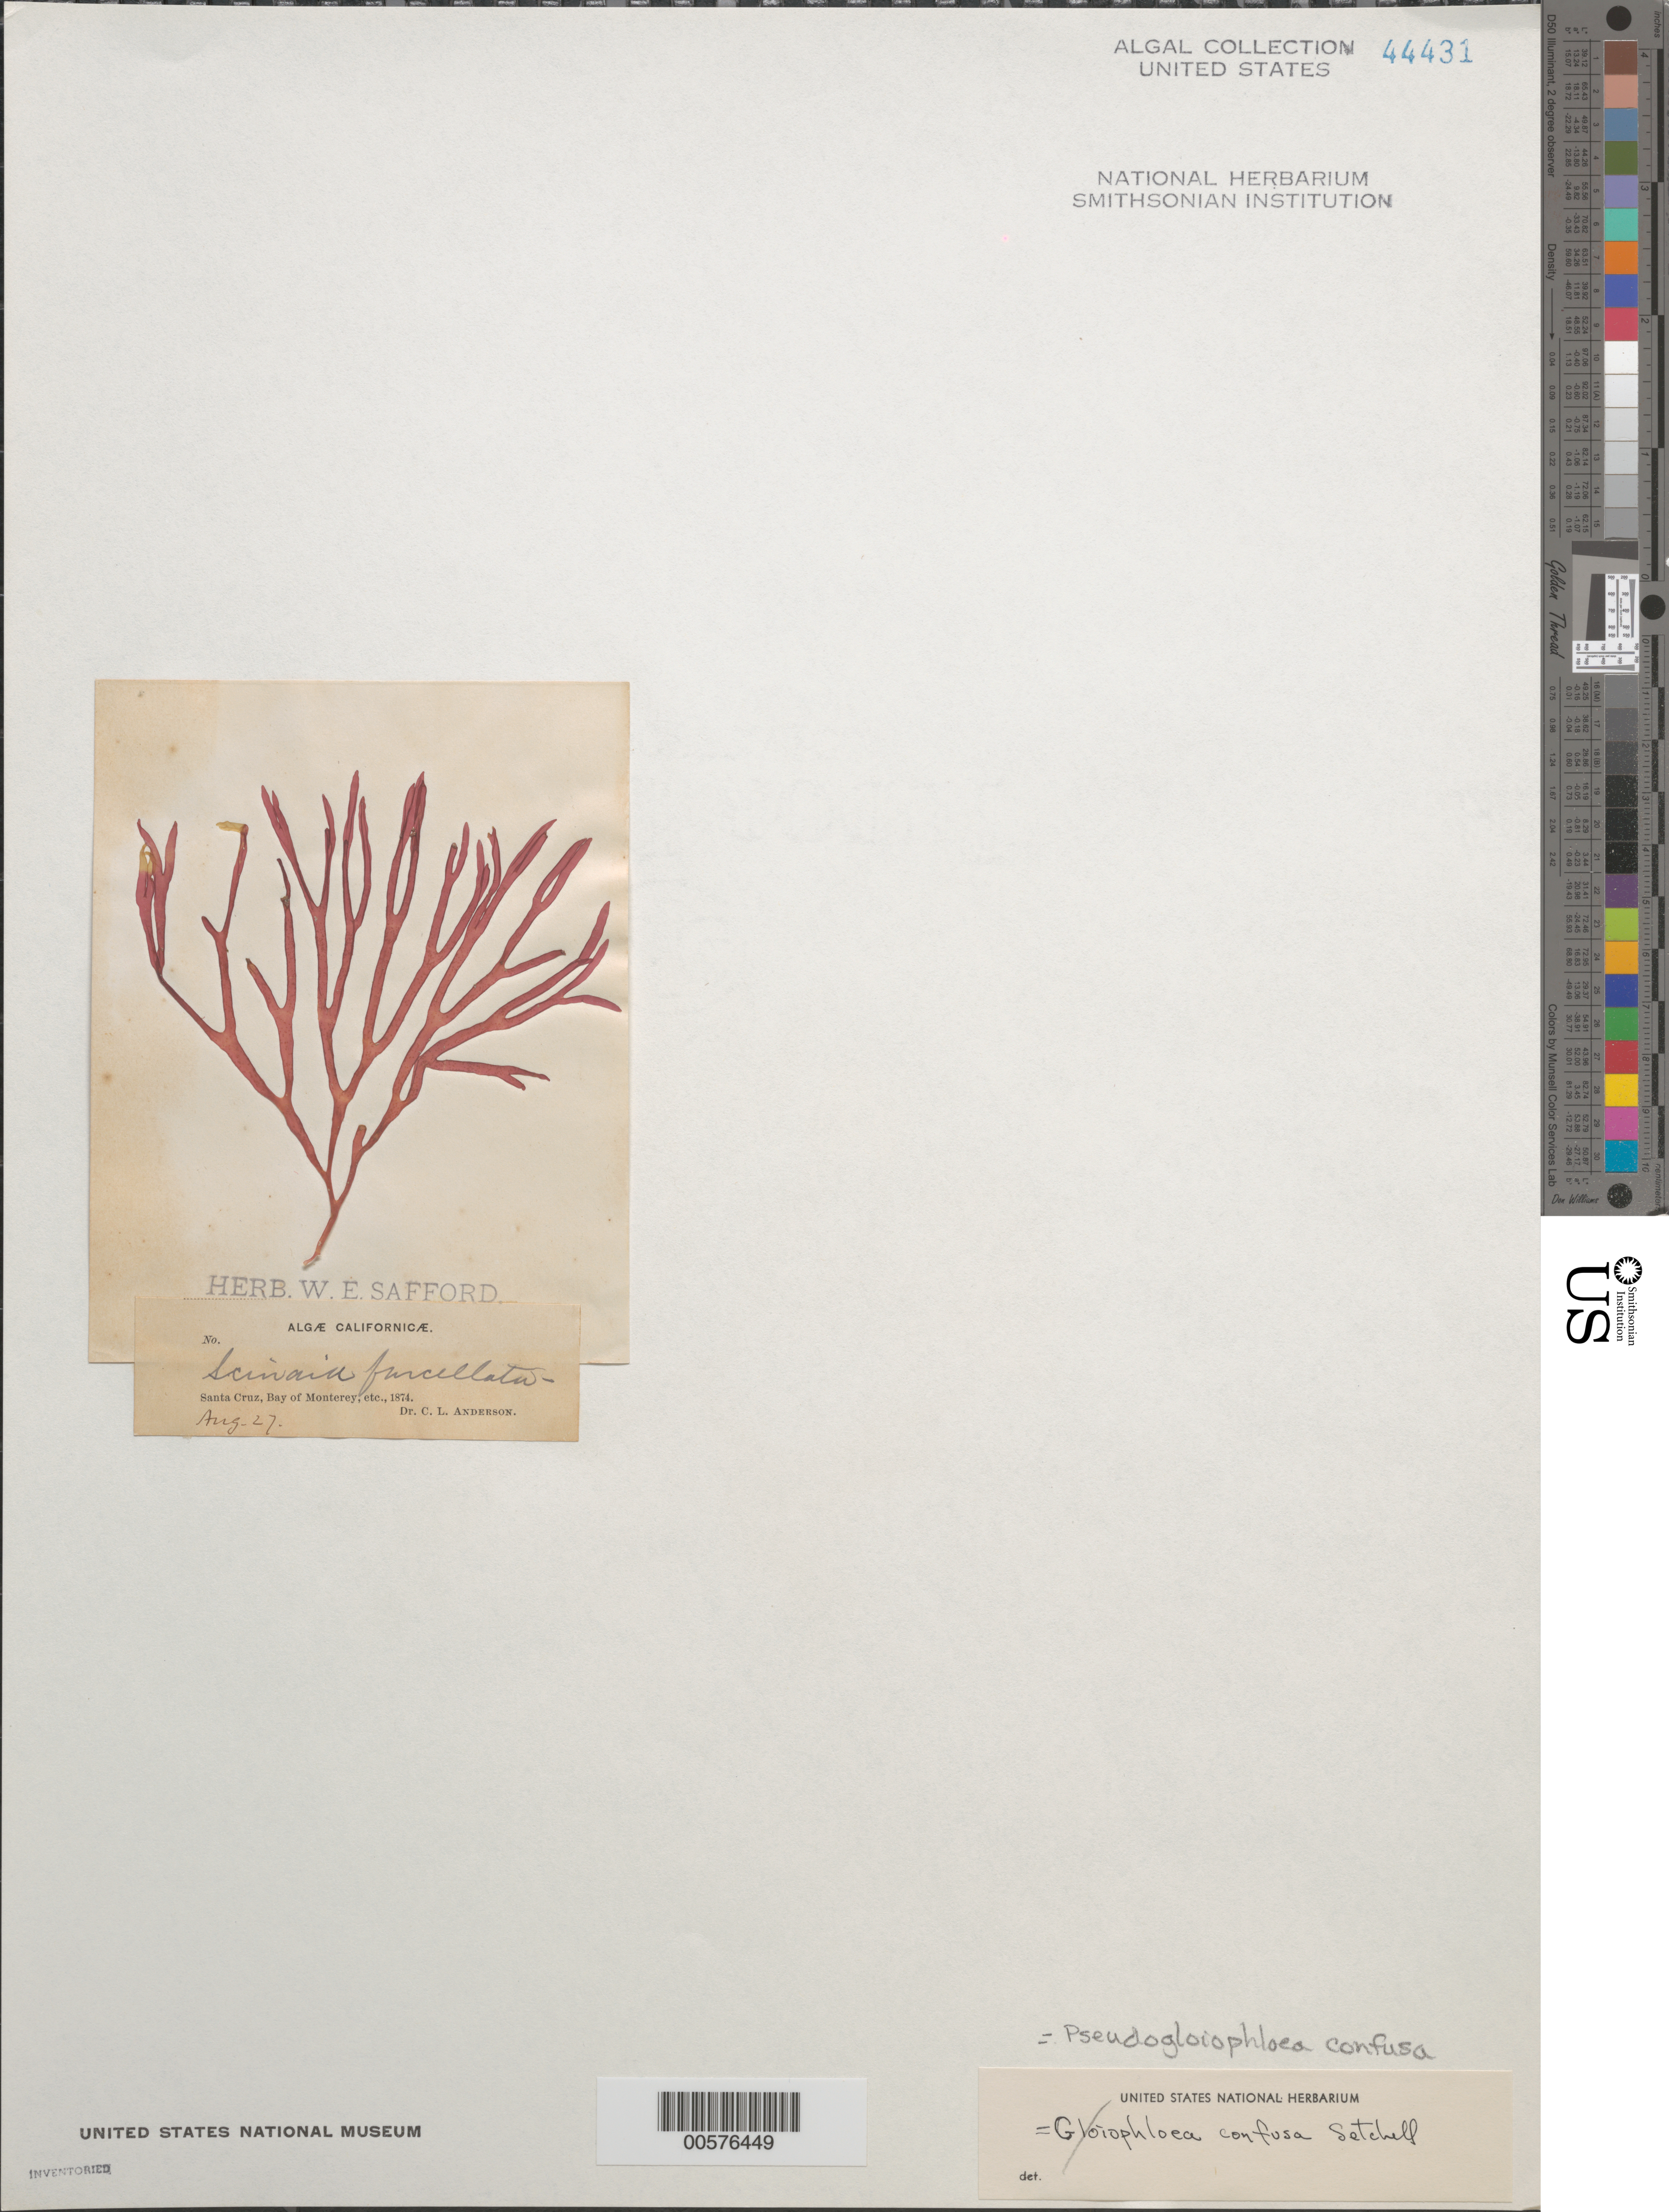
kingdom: Plantae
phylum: Rhodophyta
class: Florideophyceae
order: Nemaliales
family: Scinaiaceae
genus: Scinaia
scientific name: Scinaia confusa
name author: (Setch.) Huisman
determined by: Algae name updating Project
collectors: C. L. Anderson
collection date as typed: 27 Aug 1874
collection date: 1874-08-27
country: United States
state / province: California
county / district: Santa Cruz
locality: Santa Cruz, Monterey Bay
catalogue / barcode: US 44431